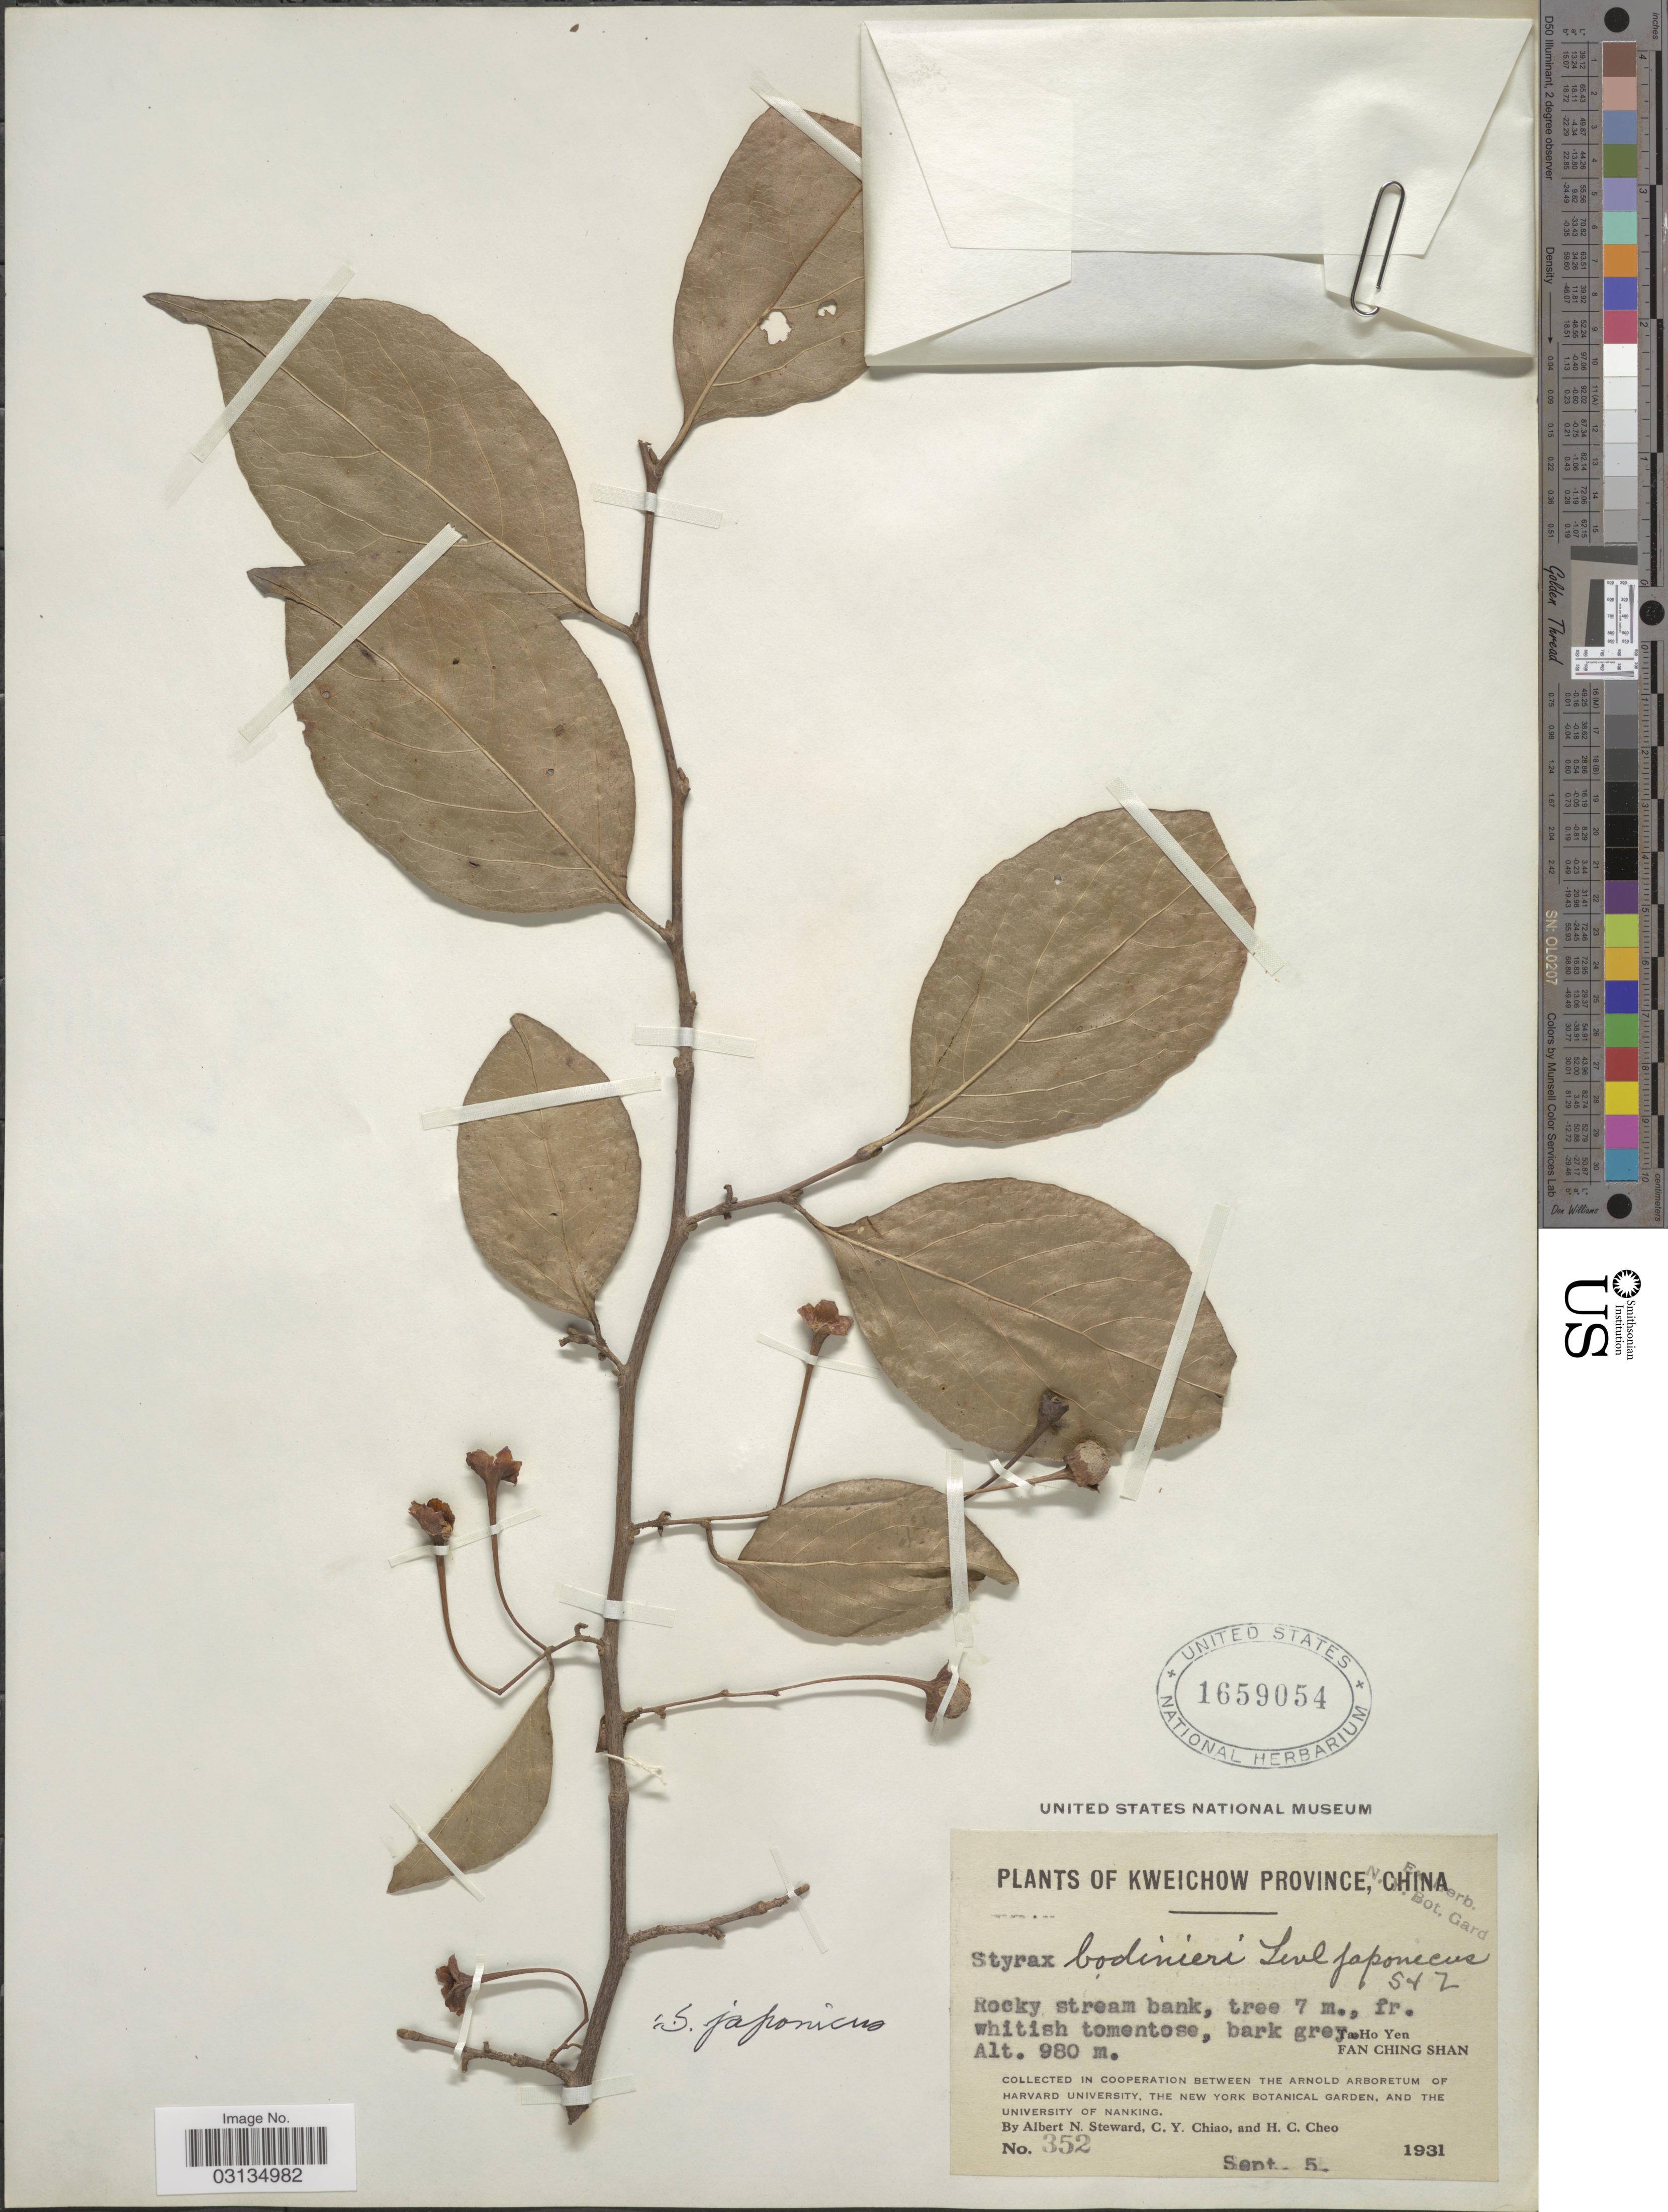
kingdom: Plantae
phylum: Tracheophyta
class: Magnoliopsida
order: Ericales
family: Styracaceae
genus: Styrax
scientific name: Styrax japonicus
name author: Siebold & Zucc.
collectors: A. N. Steward, C. Y. Chiao & H. Cheo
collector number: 352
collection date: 1931-09-05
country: China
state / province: Guizhou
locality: Kweichow Province. Ta Ho Yen. Fan Ching Shan.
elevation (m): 980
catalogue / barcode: US 1659054